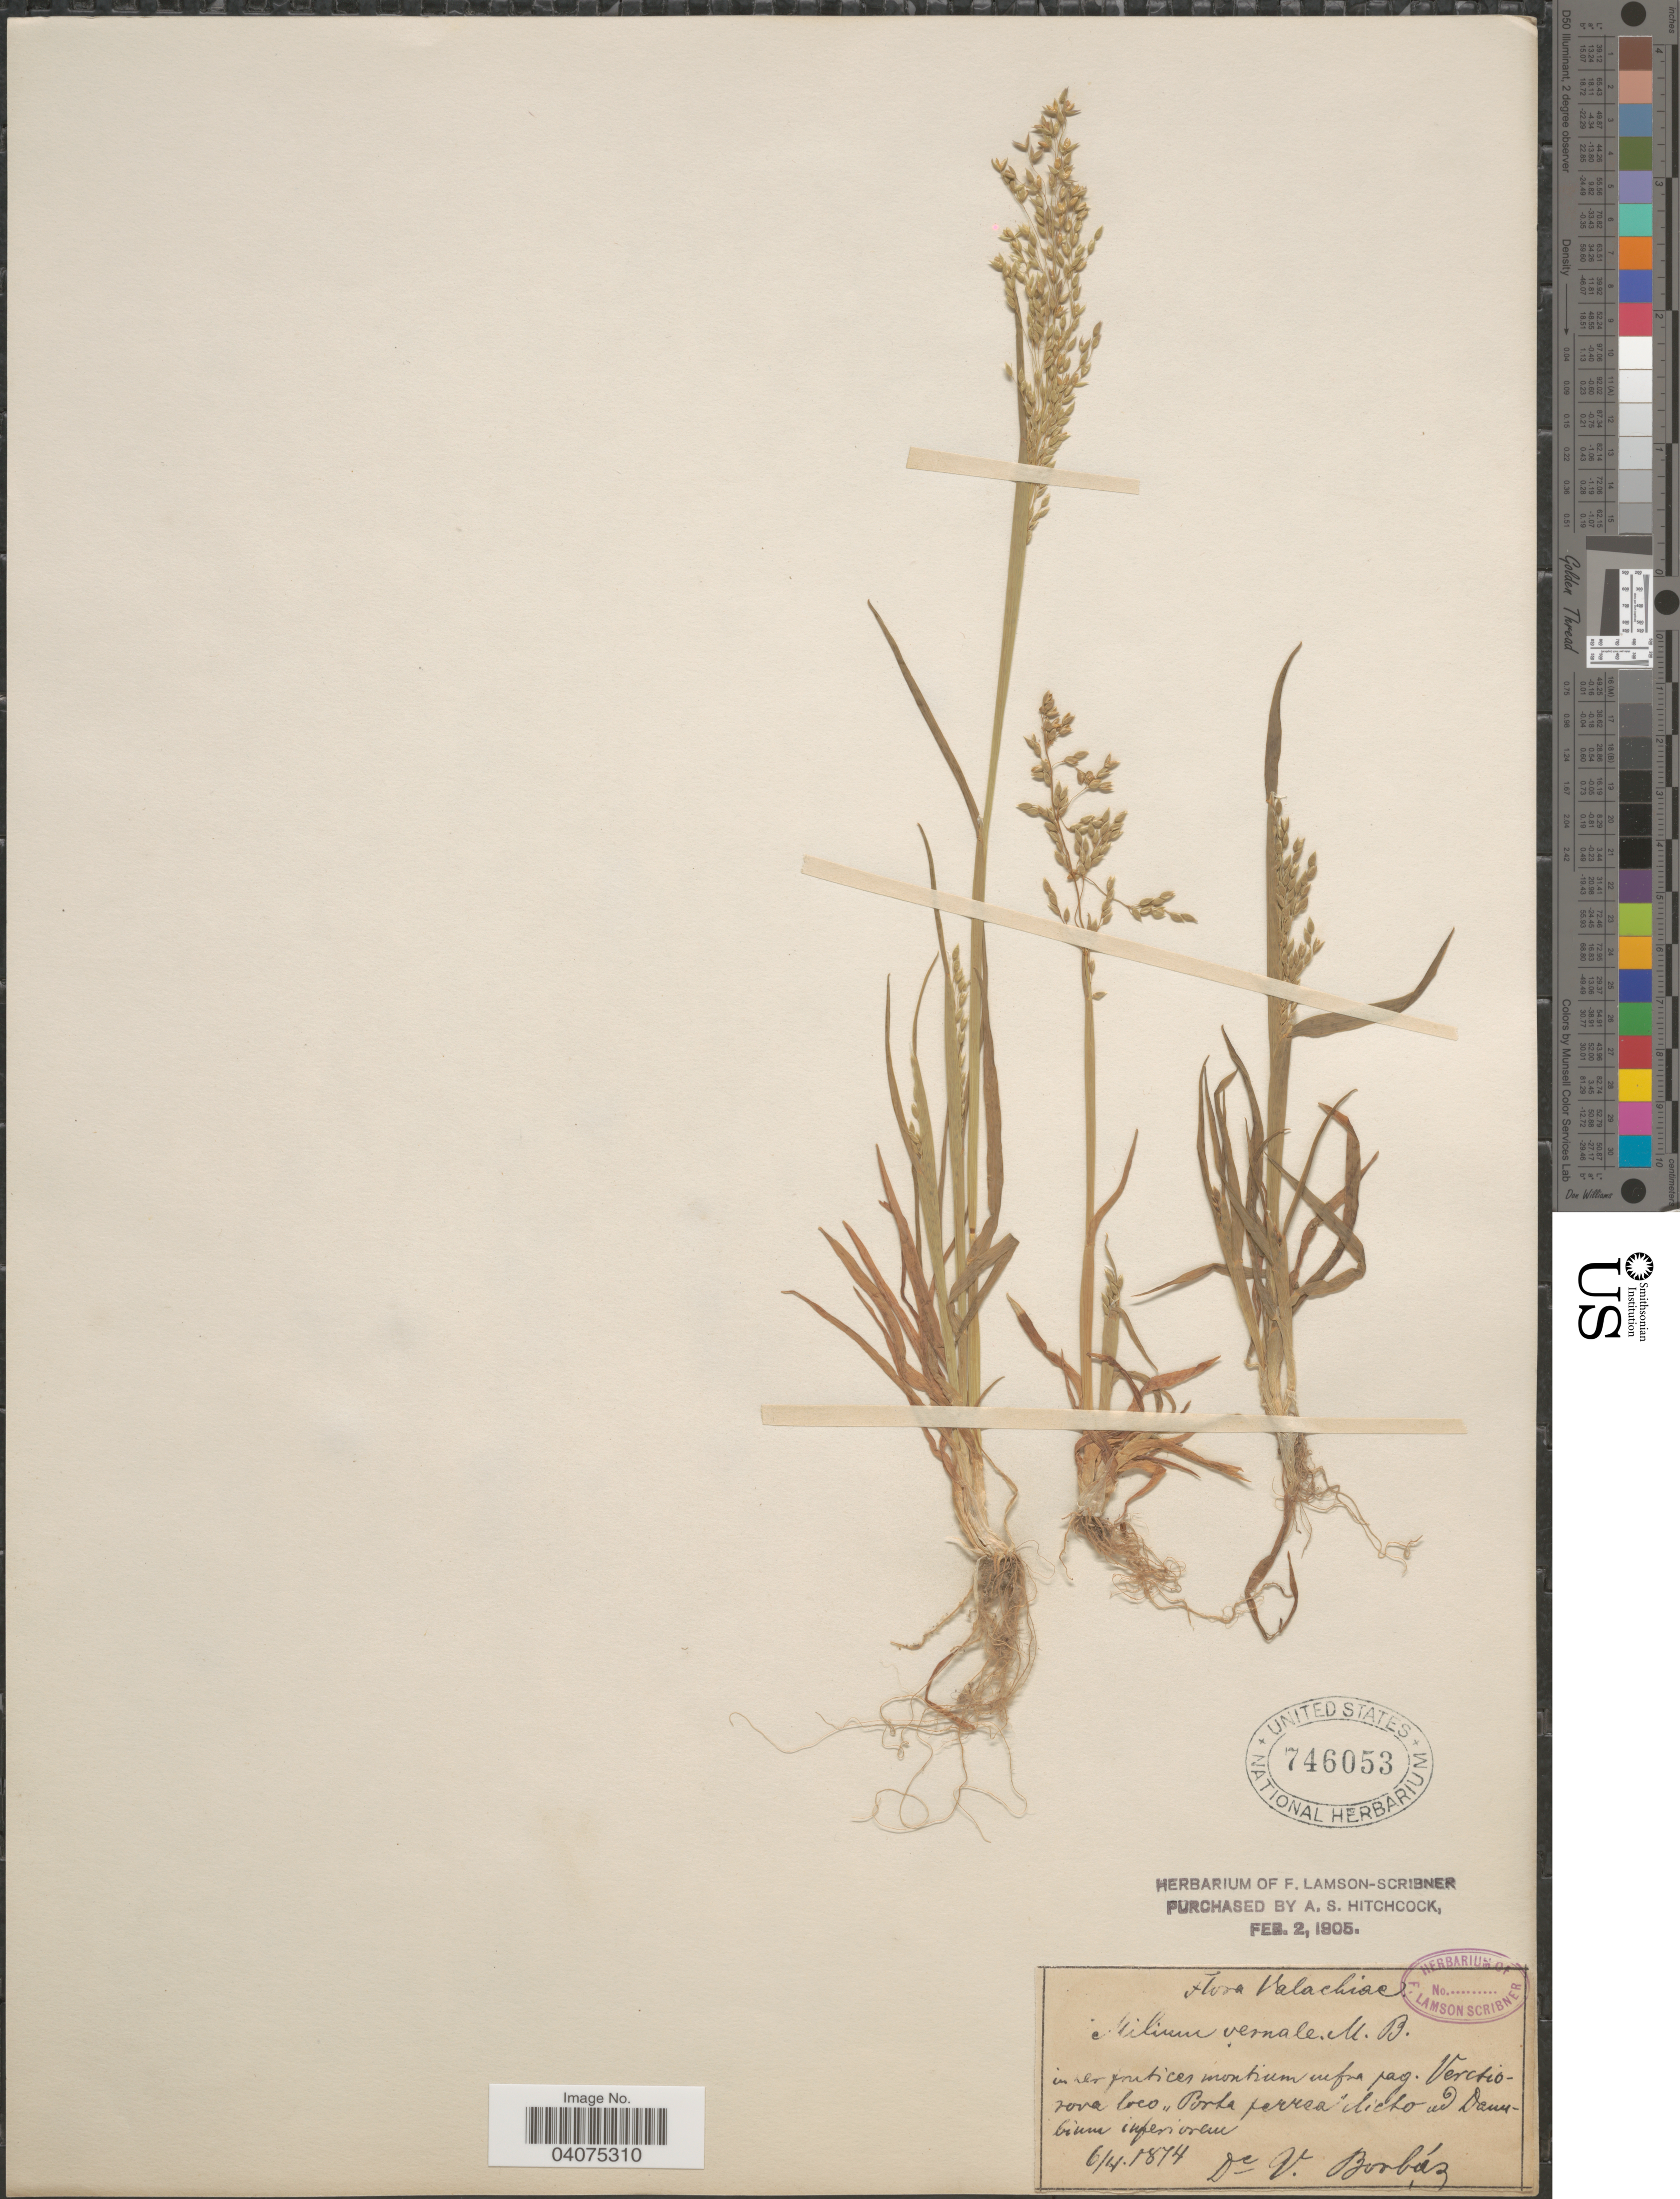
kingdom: Plantae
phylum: Tracheophyta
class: Liliopsida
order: Poales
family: Poaceae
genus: Milium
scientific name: Milium vernale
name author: M. Bieb.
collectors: V. von Borbás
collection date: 1874-04-06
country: Romania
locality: Valachiae. Inter fruticetis montium infra pag. Verctiorova loco "Porta perrea" dicto ad Danubium inferiorum. [interpreted]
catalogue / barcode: US 746053